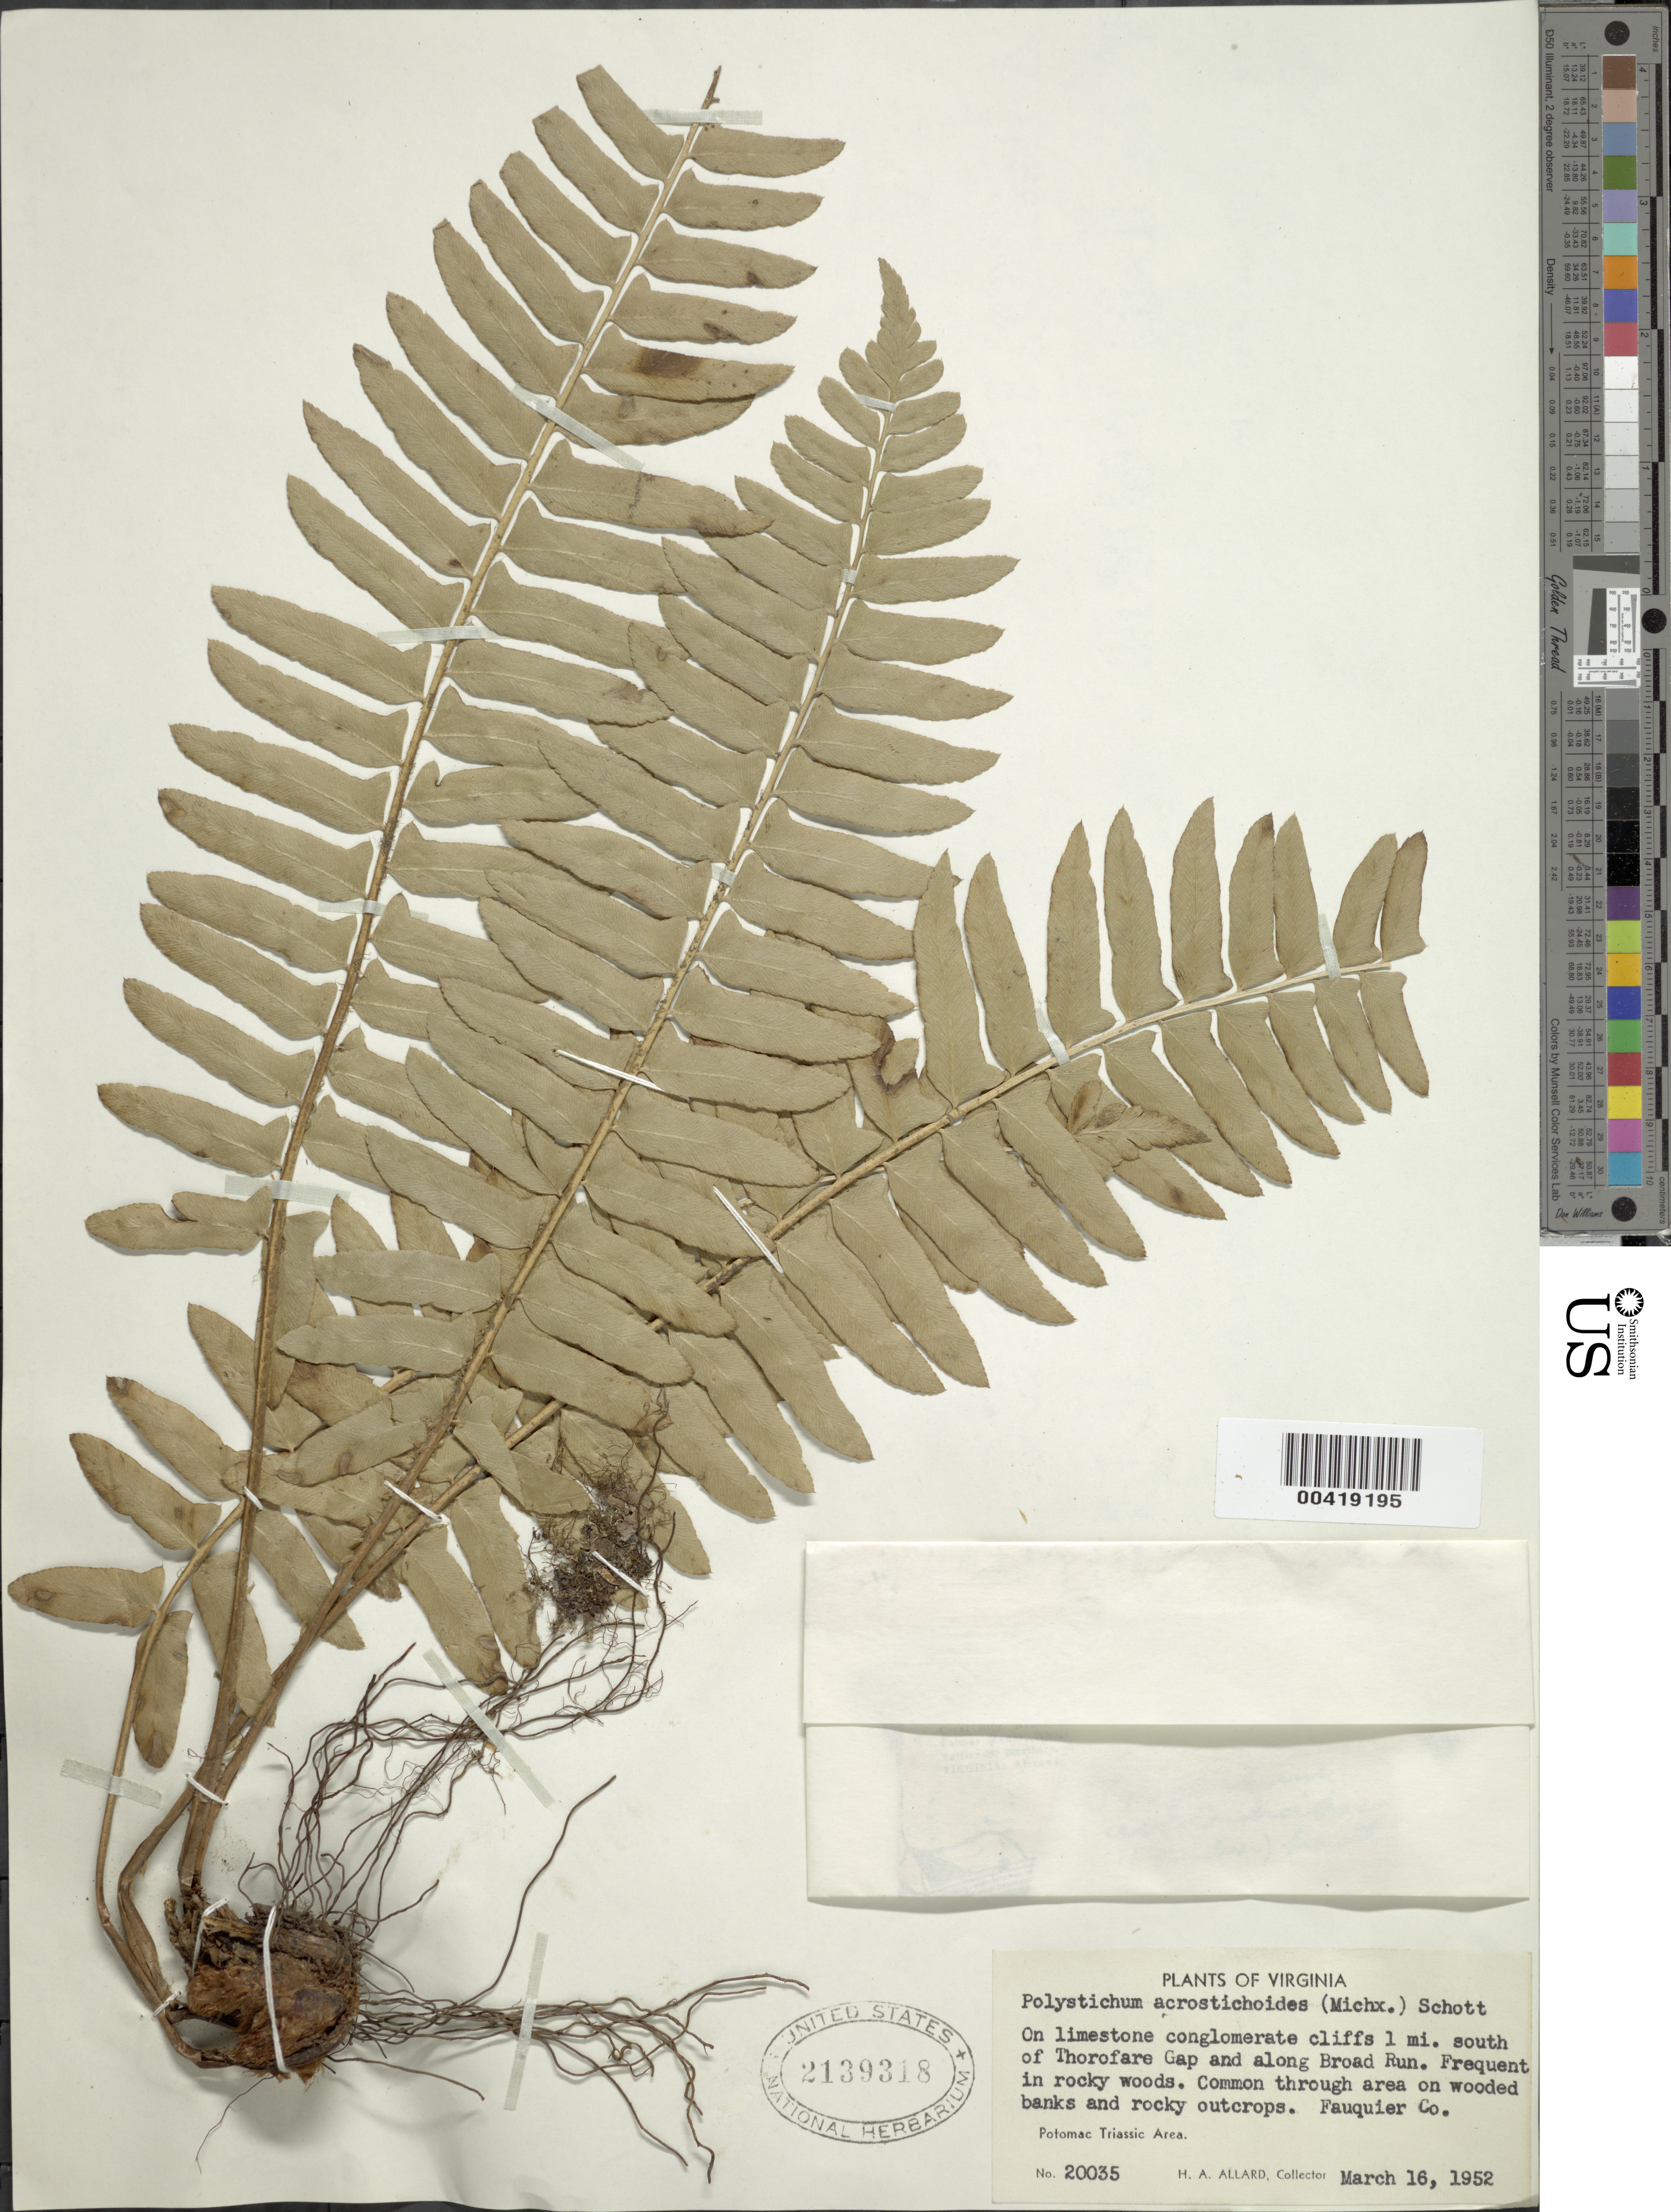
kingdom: Plantae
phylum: Tracheophyta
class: Polypodiopsida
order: Polypodiales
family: Dryopteridaceae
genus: Polystichum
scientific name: Polystichum acrostichoides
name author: (Michx.) Schott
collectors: H. A. Allard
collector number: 20035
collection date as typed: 16 Mar 1952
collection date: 1952-03-16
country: United States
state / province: Virginia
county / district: Fauquier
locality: South of Thorofare Gap, Broad Run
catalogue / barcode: US 2139318